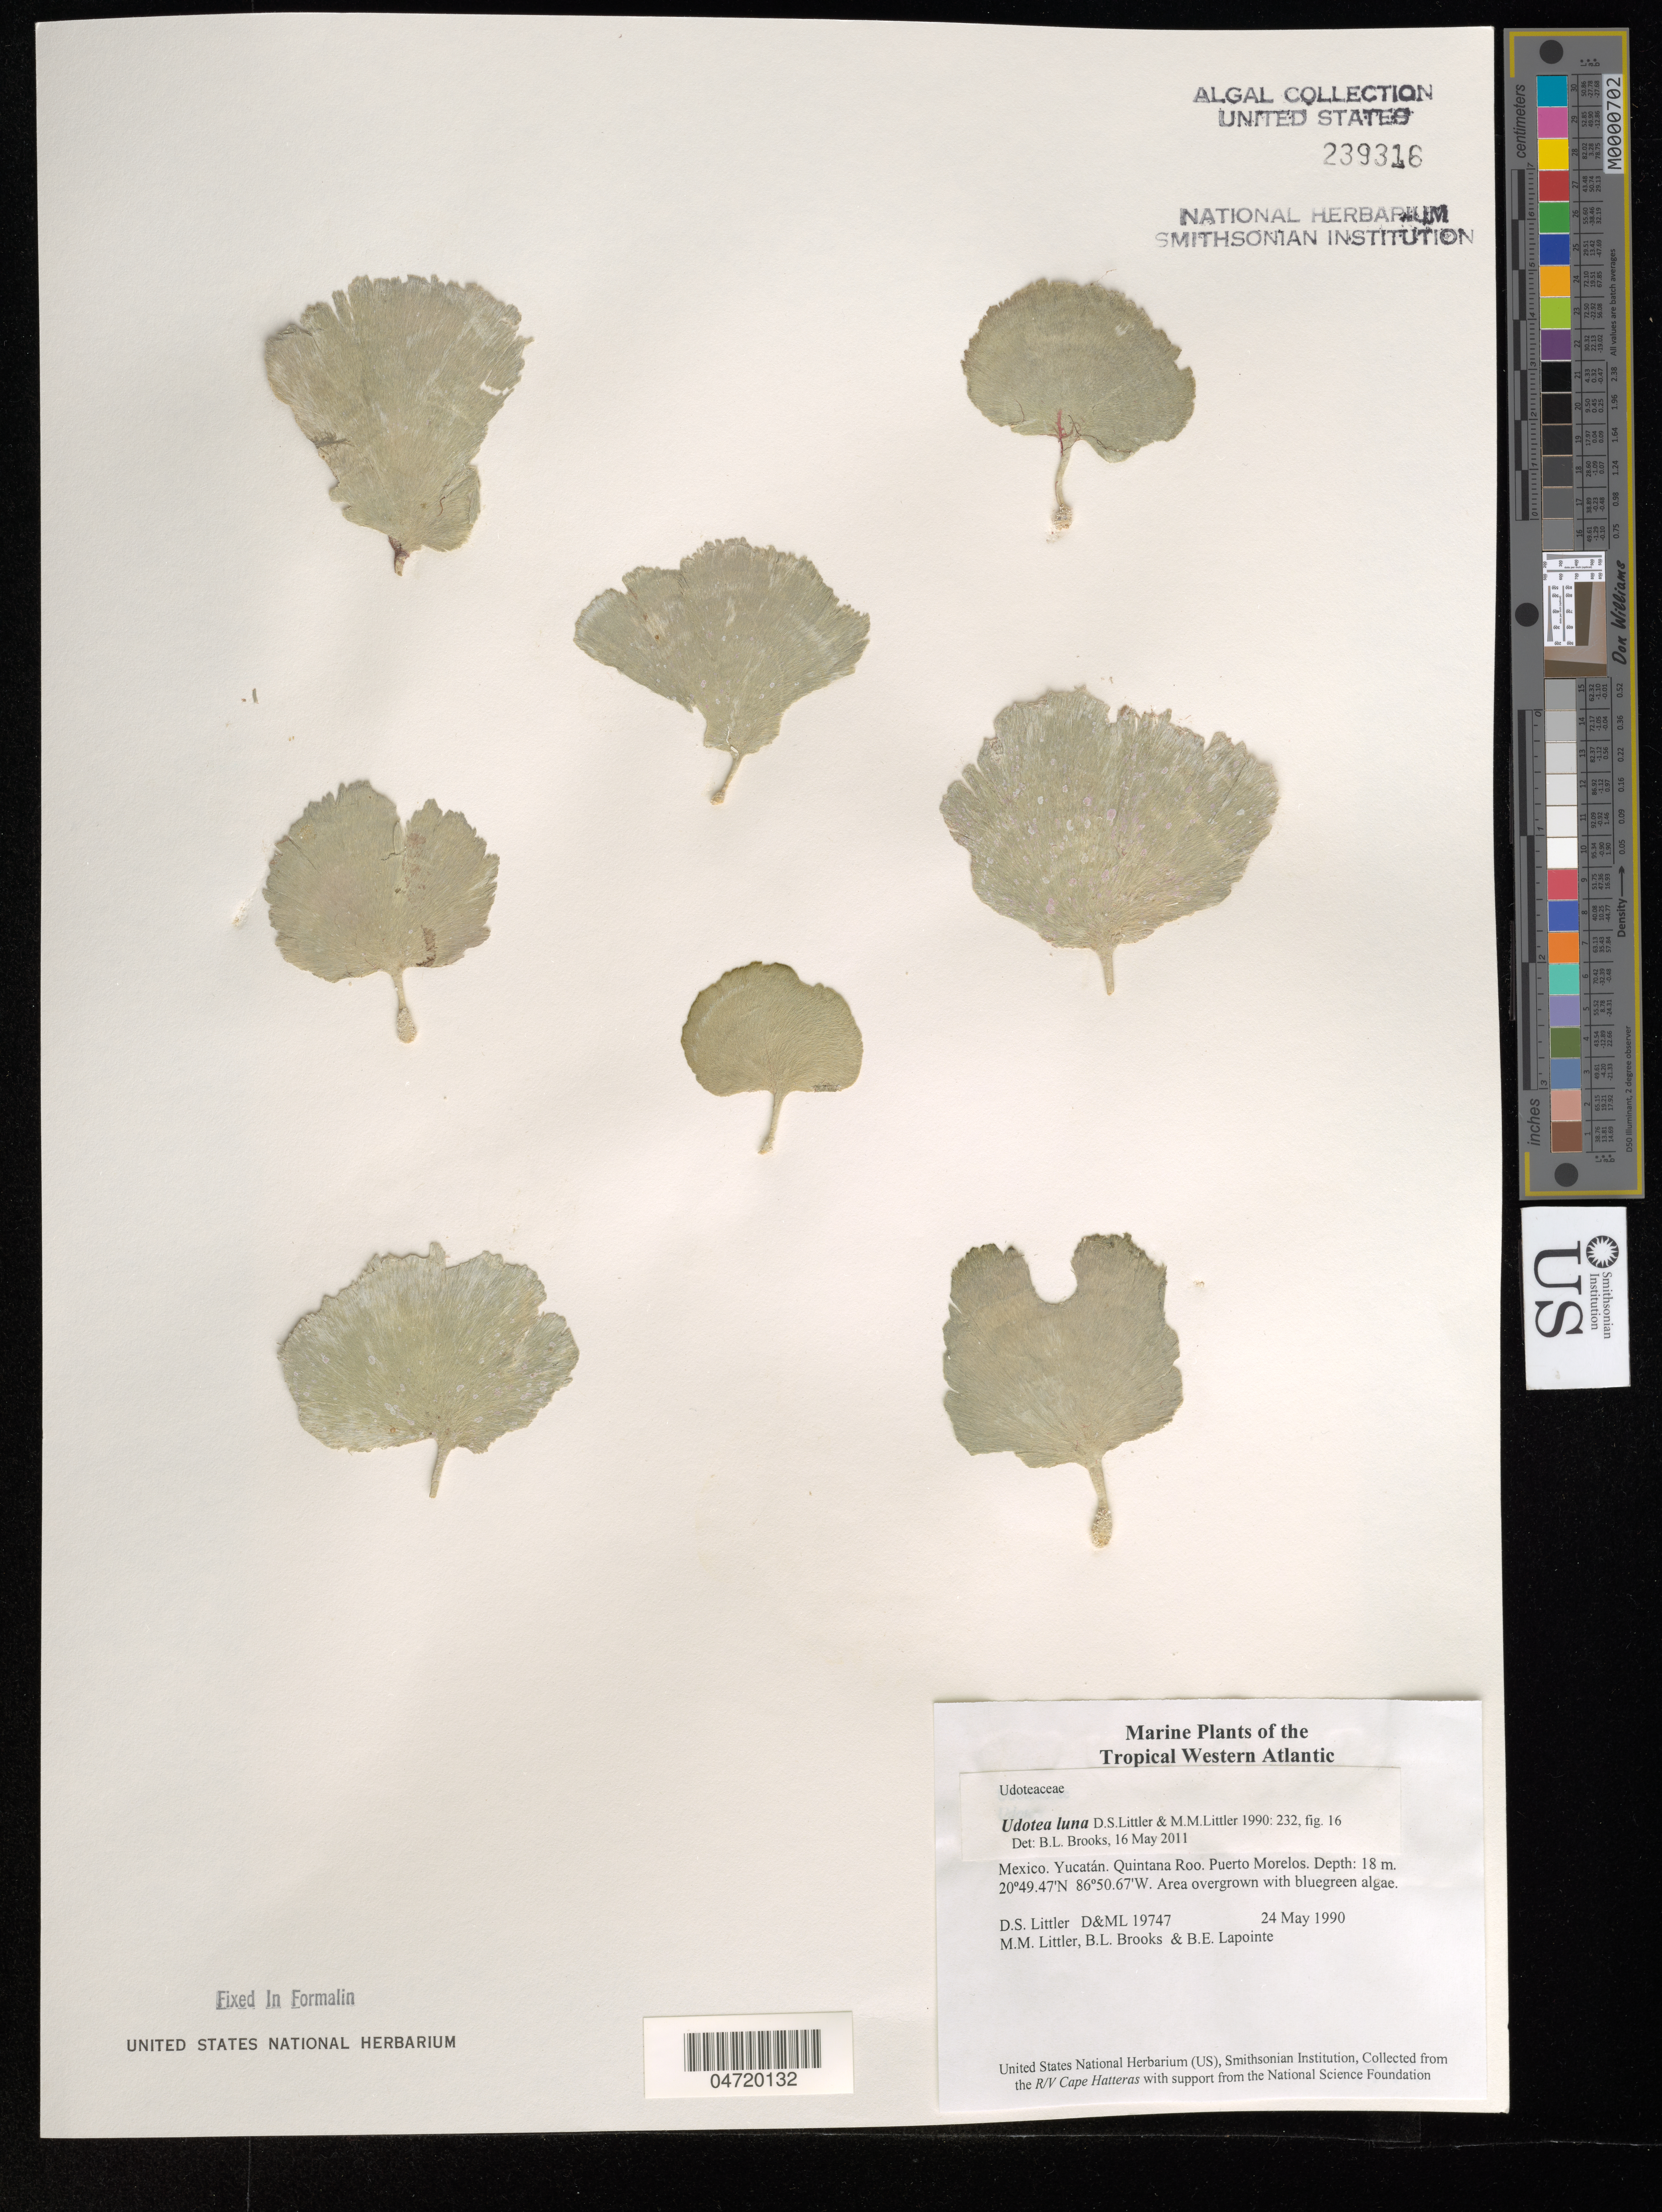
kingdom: Plantae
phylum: Chlorophyta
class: Ulvophyceae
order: Bryopsidales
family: Udoteaceae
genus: Udotea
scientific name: Udotea luna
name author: D.S. Littler & Littler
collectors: D. S. Littler, M. M. Littler, B. Brooks & B. Lapointe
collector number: D&ML19747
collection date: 1990-05-24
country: Mexico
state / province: Yucatán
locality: The Tropical Western Atlantic. Quintana Roo. Puerto Morelos.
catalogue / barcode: US 239316